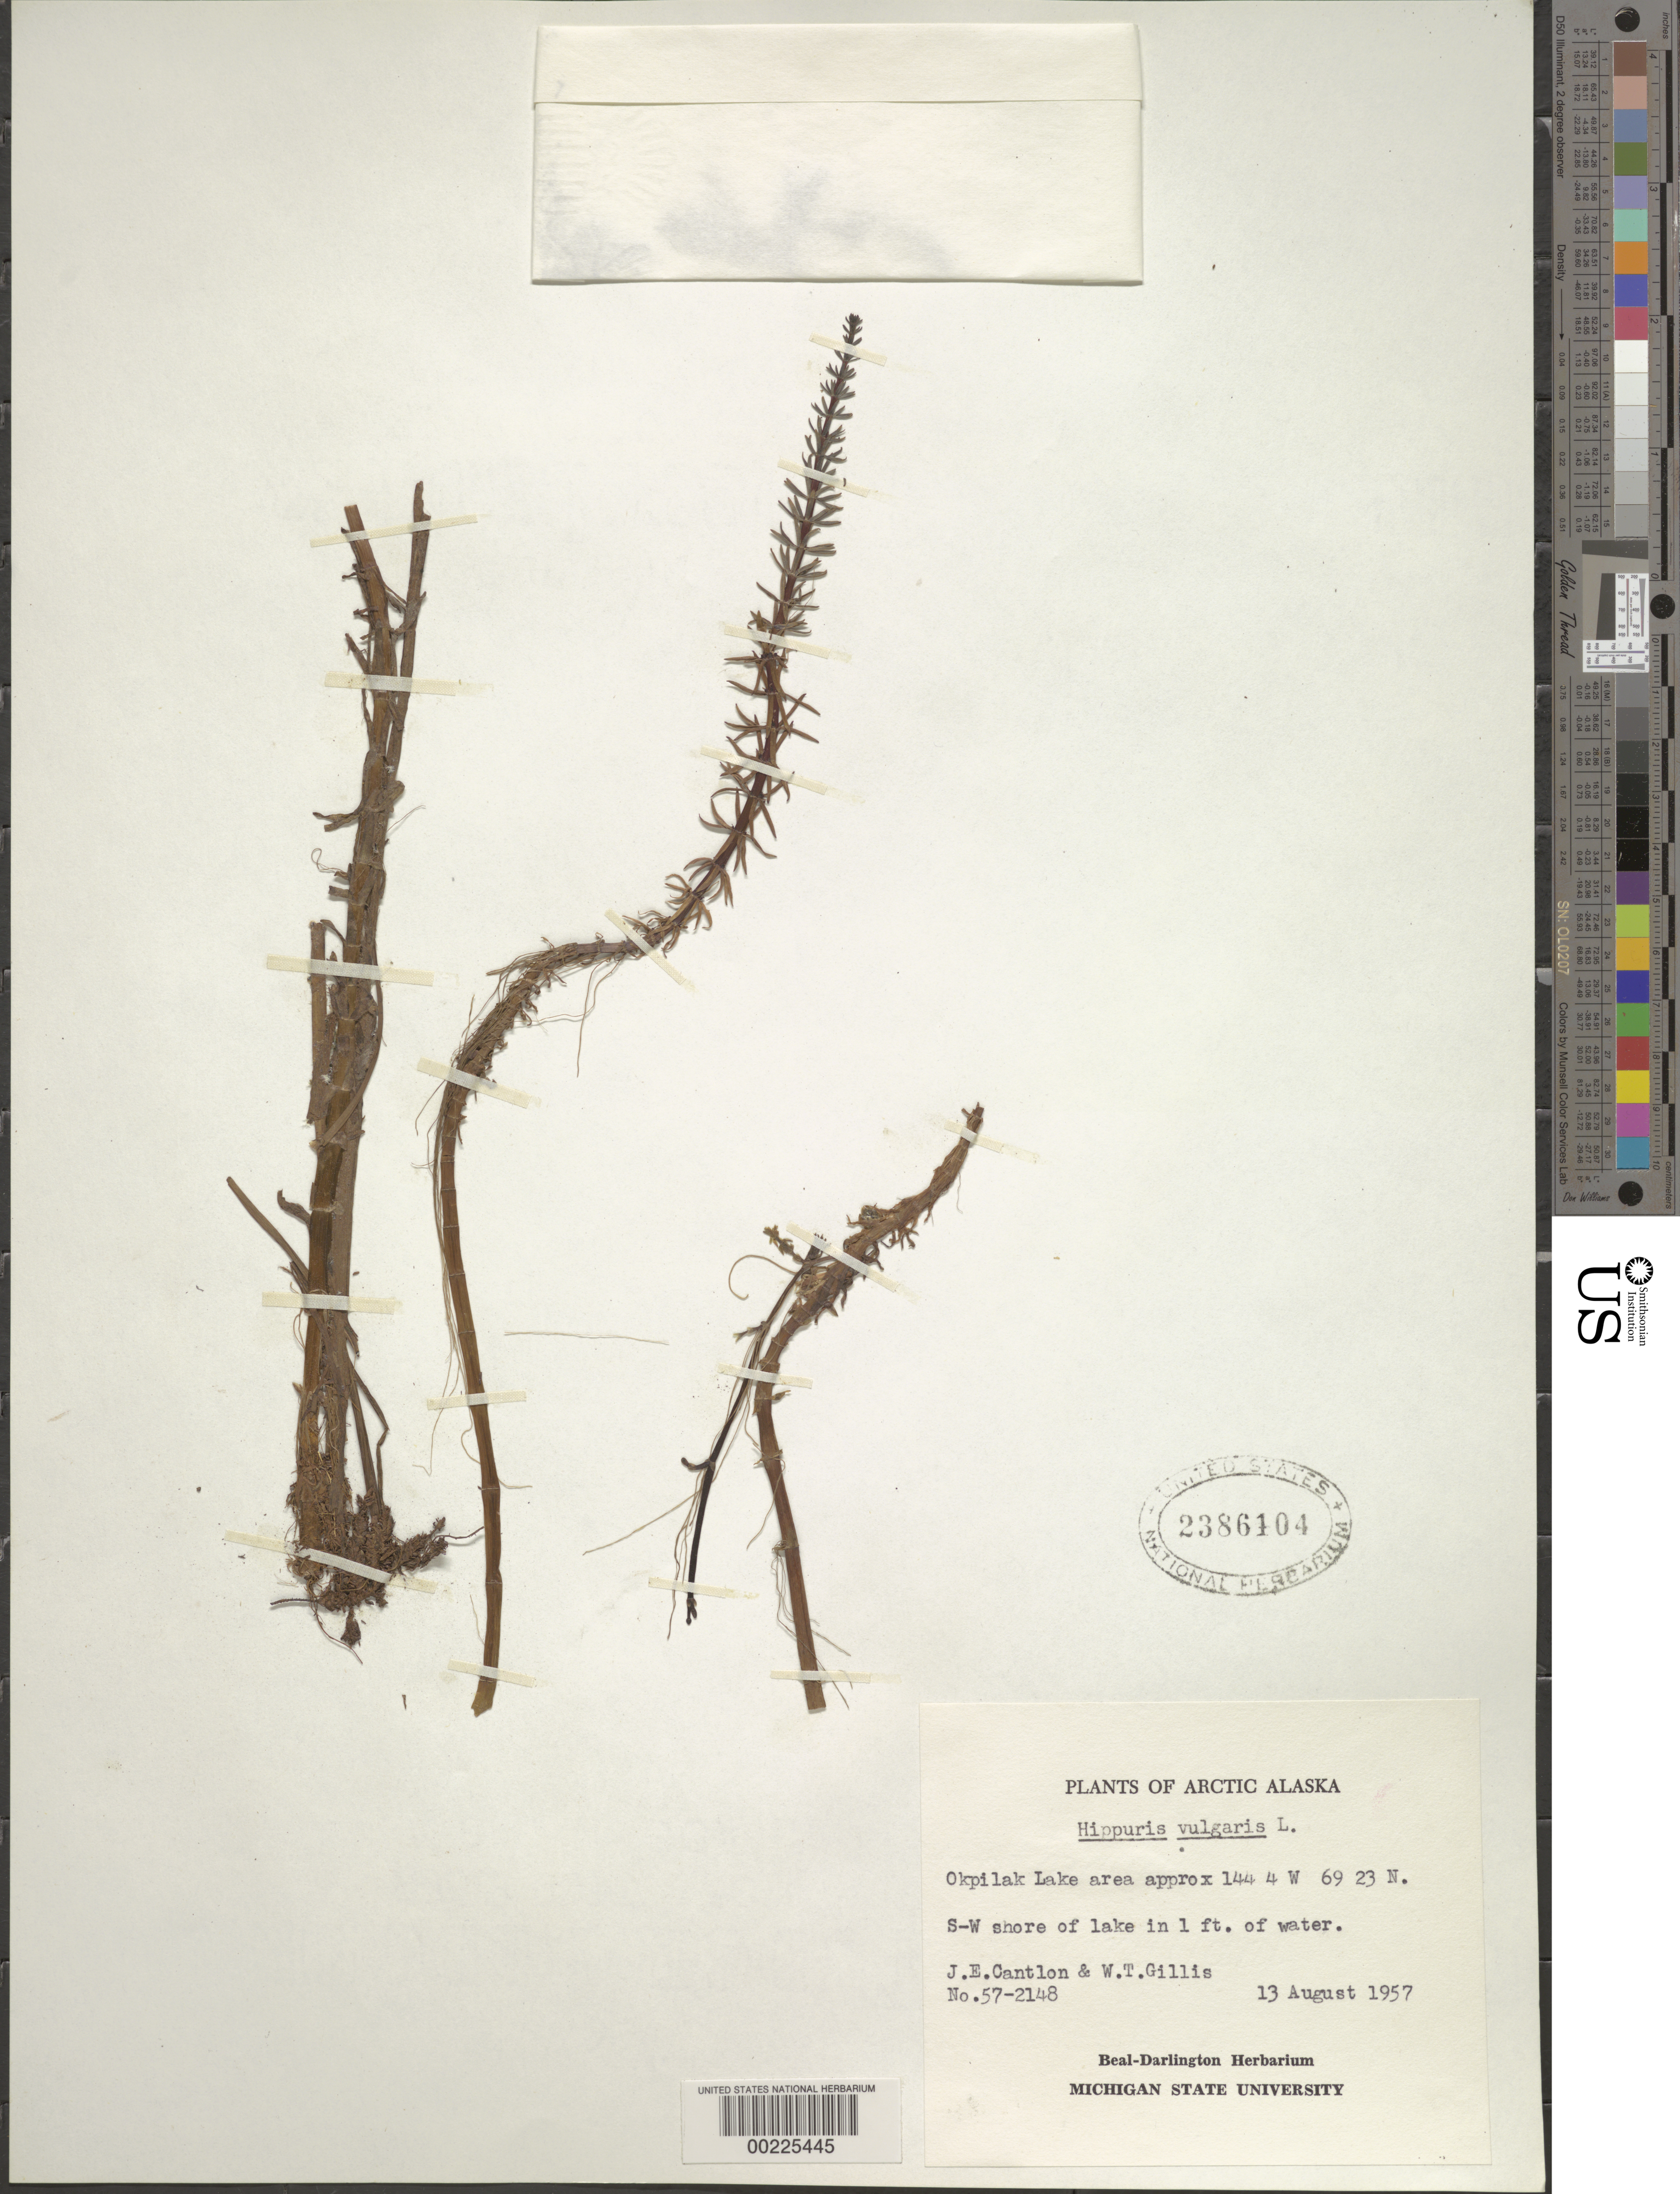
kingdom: Plantae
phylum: Tracheophyta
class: Magnoliopsida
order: Lamiales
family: Plantaginaceae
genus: Hippuris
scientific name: Hippuris vulgaris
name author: L.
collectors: J. Cantlon & W. T. Gillis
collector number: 57-2148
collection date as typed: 13 Aug 1957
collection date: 1957-08-13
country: United States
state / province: Alaska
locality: Okpilak lake area, sw shore of lake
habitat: Shore of lake in 1 ft of water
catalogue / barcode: US 2386104